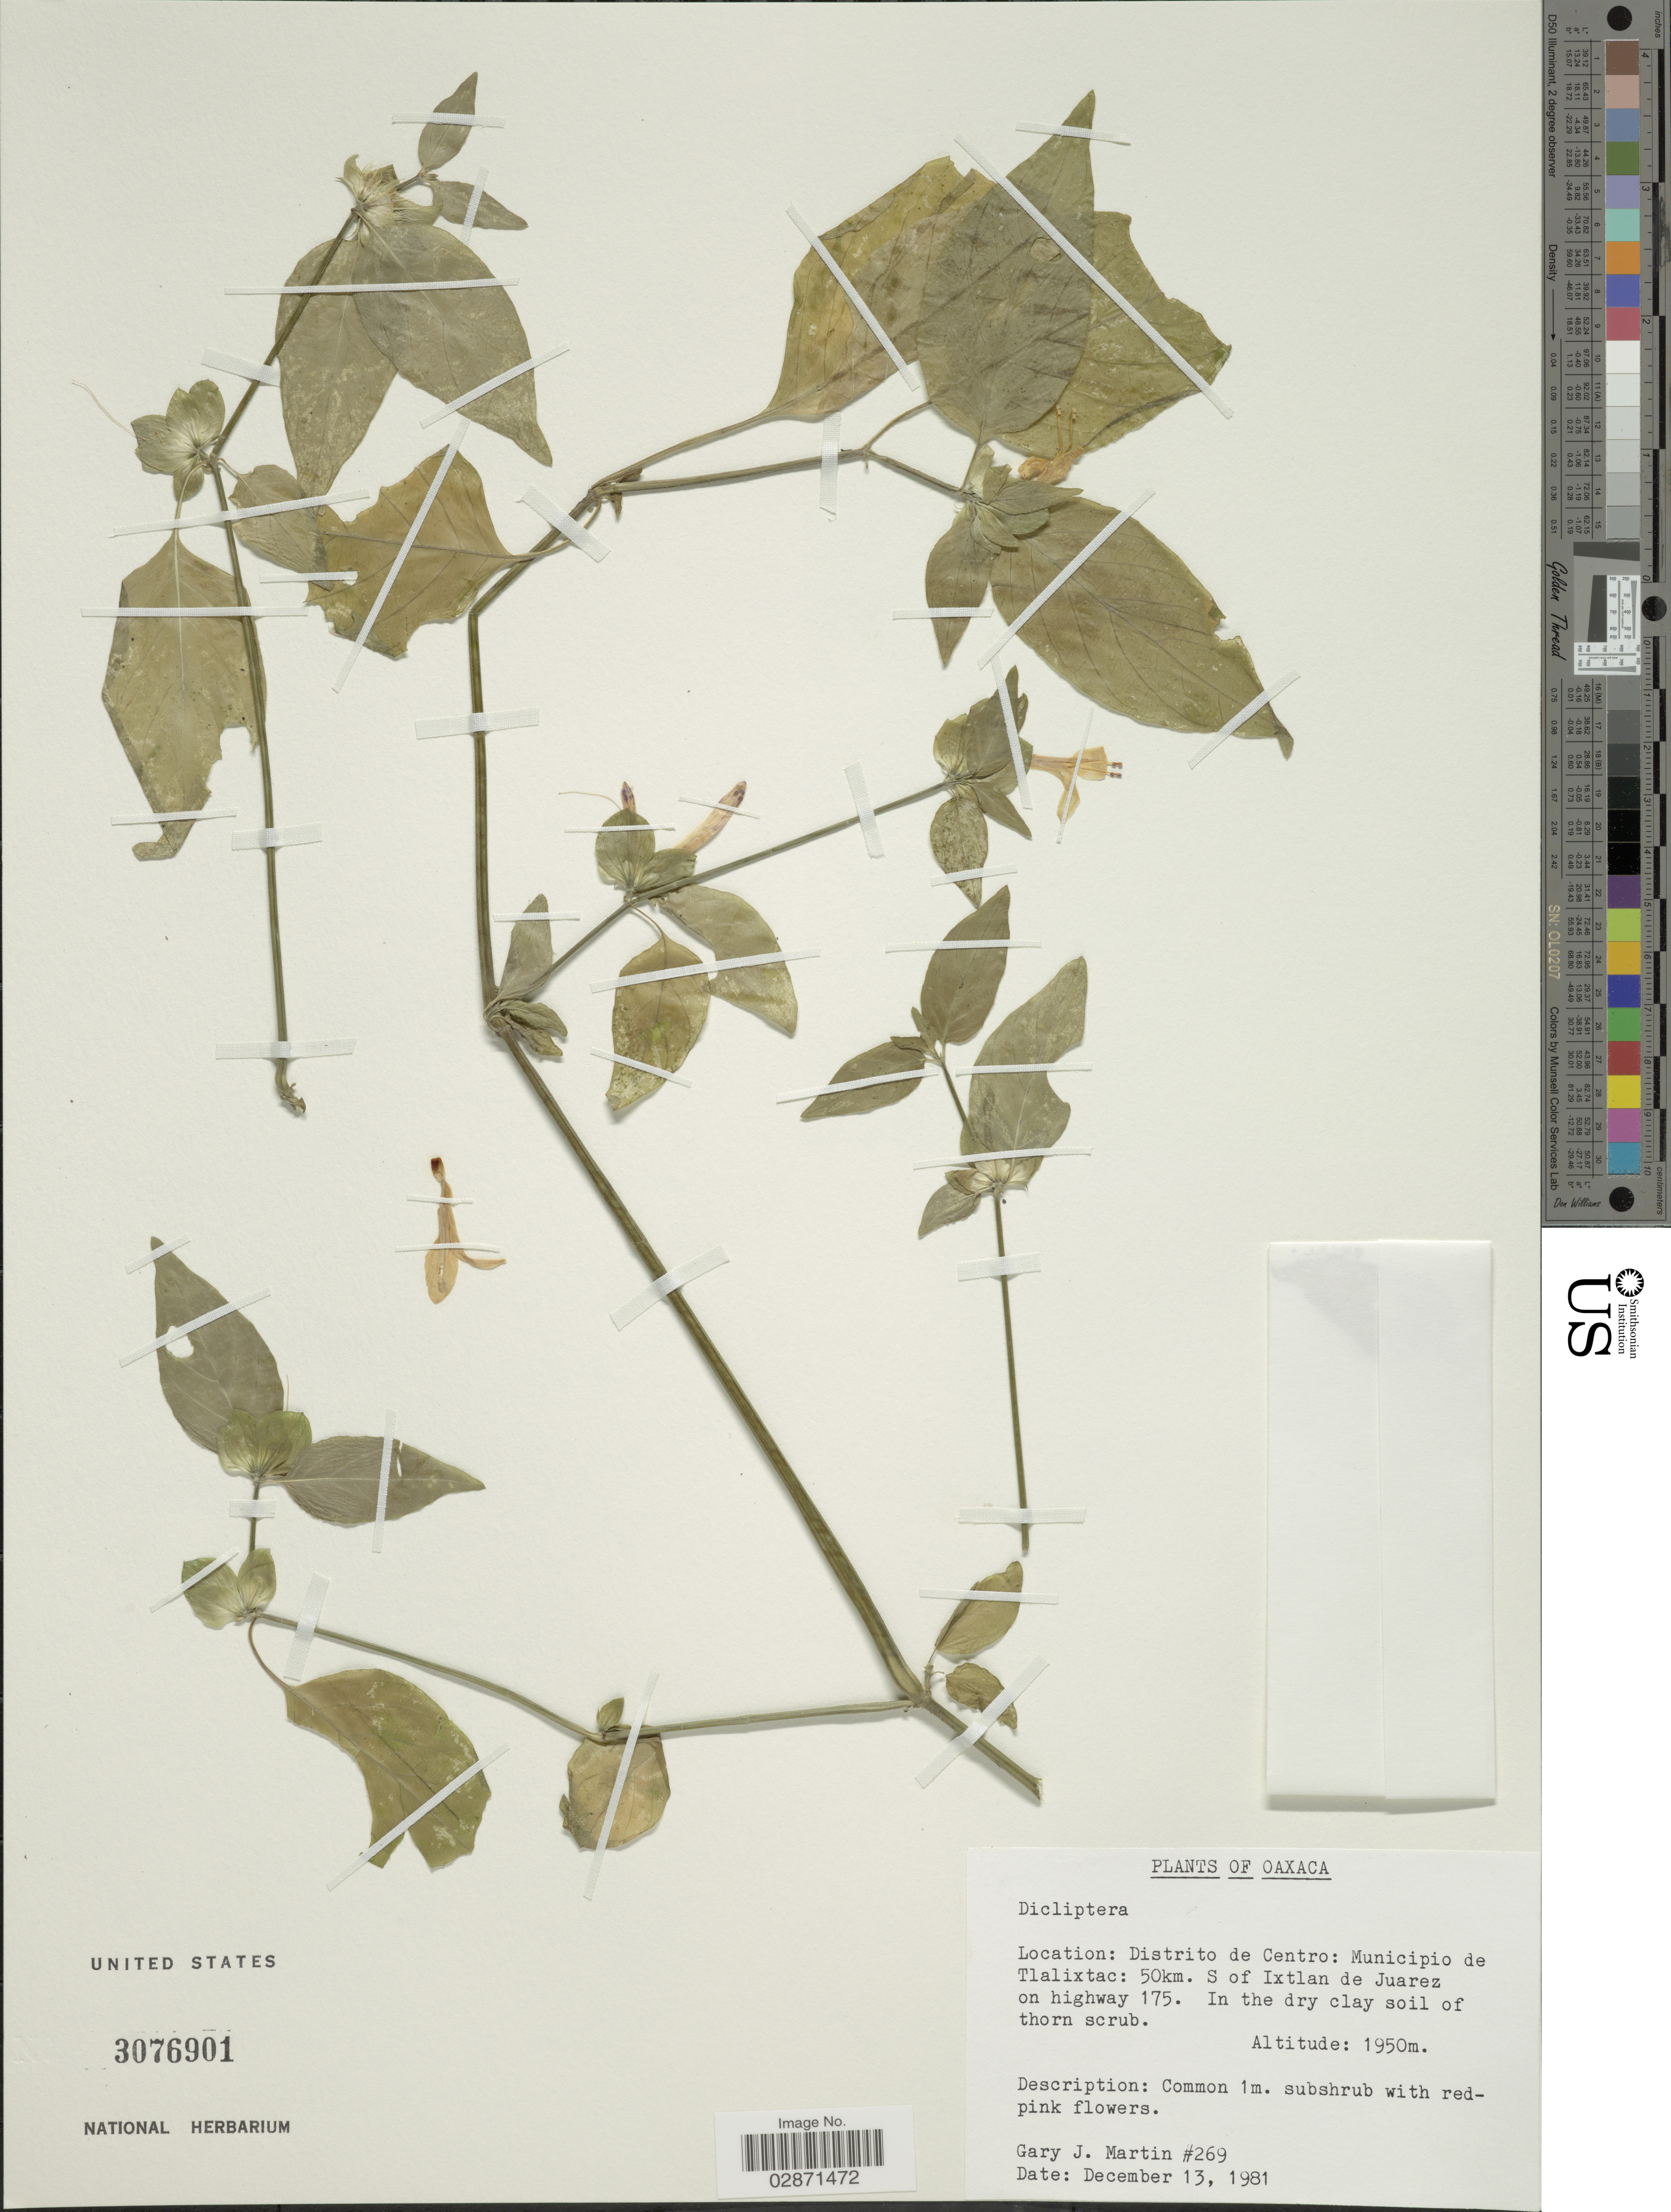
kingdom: Plantae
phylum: Tracheophyta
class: Magnoliopsida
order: Lamiales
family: Acanthaceae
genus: Dicliptera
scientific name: Dicliptera inutilis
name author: Leonard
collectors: G. J. Martin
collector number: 269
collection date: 1981-12-13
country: Mexico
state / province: Oaxaca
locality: Distrito de Centro: Municipio de Tlalixtac: 50km. S of Ixtlan de Juarez on highway 175.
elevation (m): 1950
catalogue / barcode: US 3076901